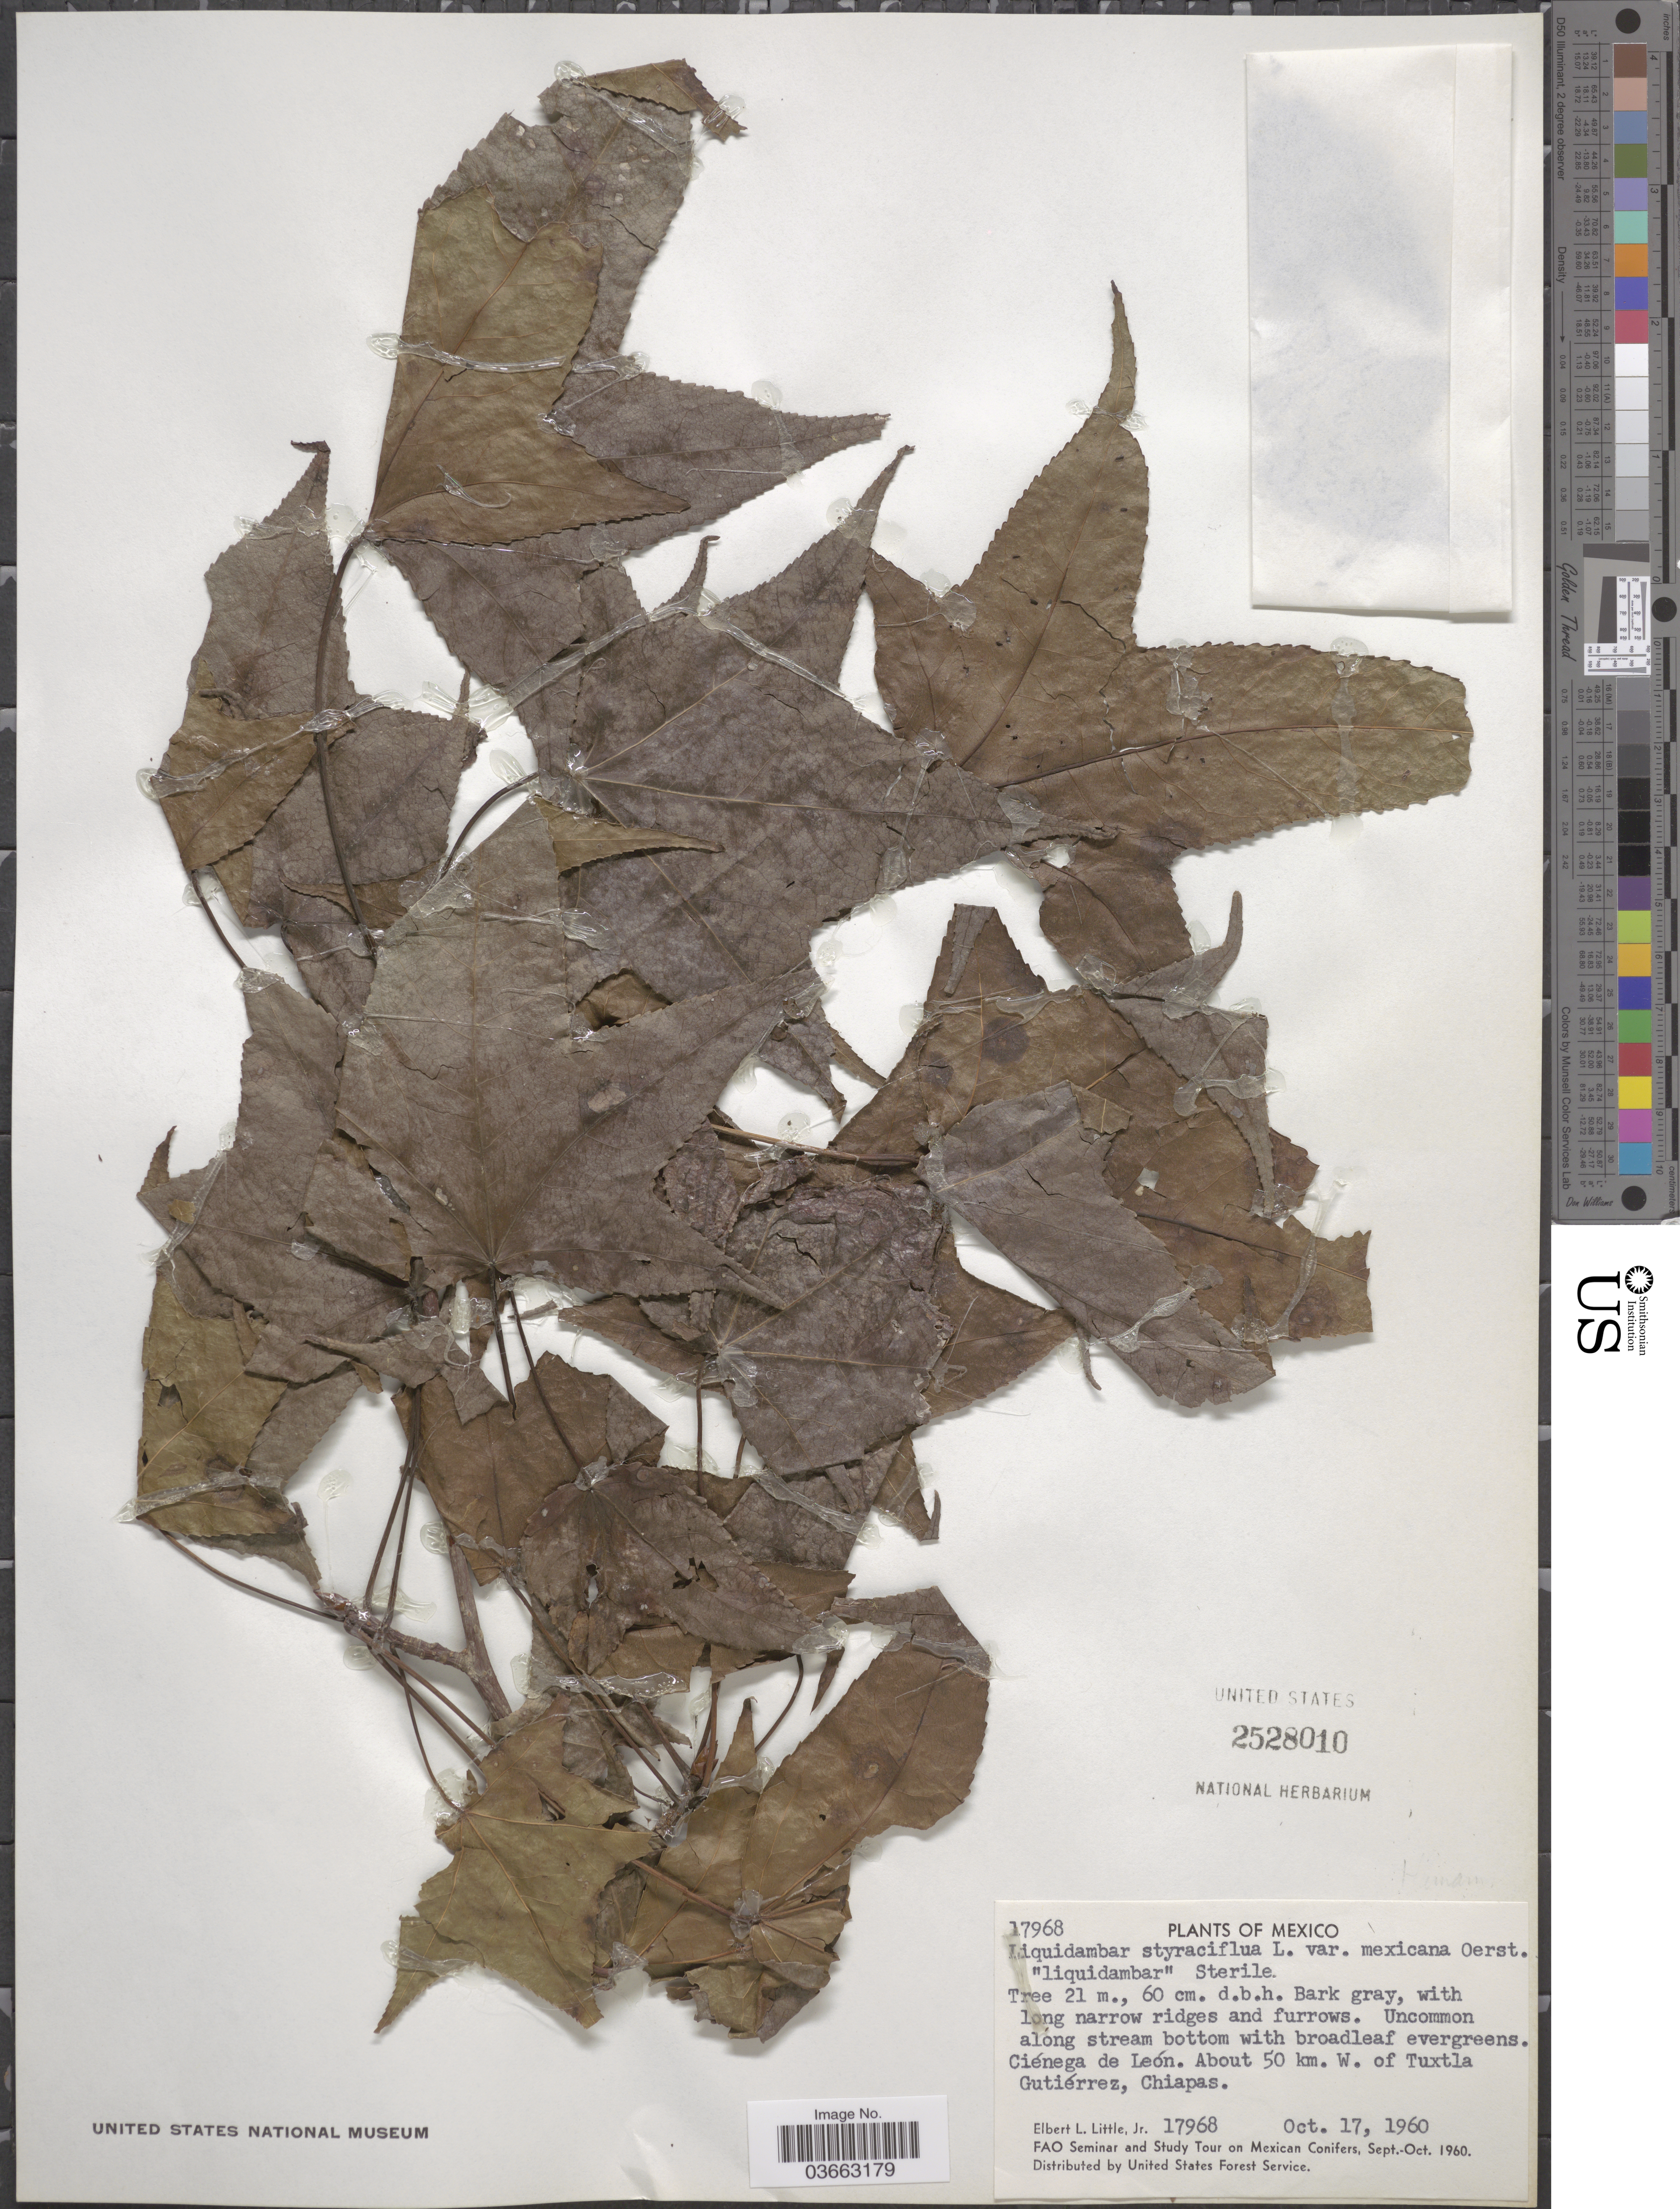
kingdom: Plantae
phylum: Tracheophyta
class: Magnoliopsida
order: Saxifragales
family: Altingiaceae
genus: Liquidambar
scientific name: Liquidambar styraciflua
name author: L.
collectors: E. L. Little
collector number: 17968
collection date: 1960-10-17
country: Mexico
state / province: Chiapas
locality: Ciénaga de León. About 50 km. W. of Tuxtla Gutiérrez.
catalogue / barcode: US 2528010